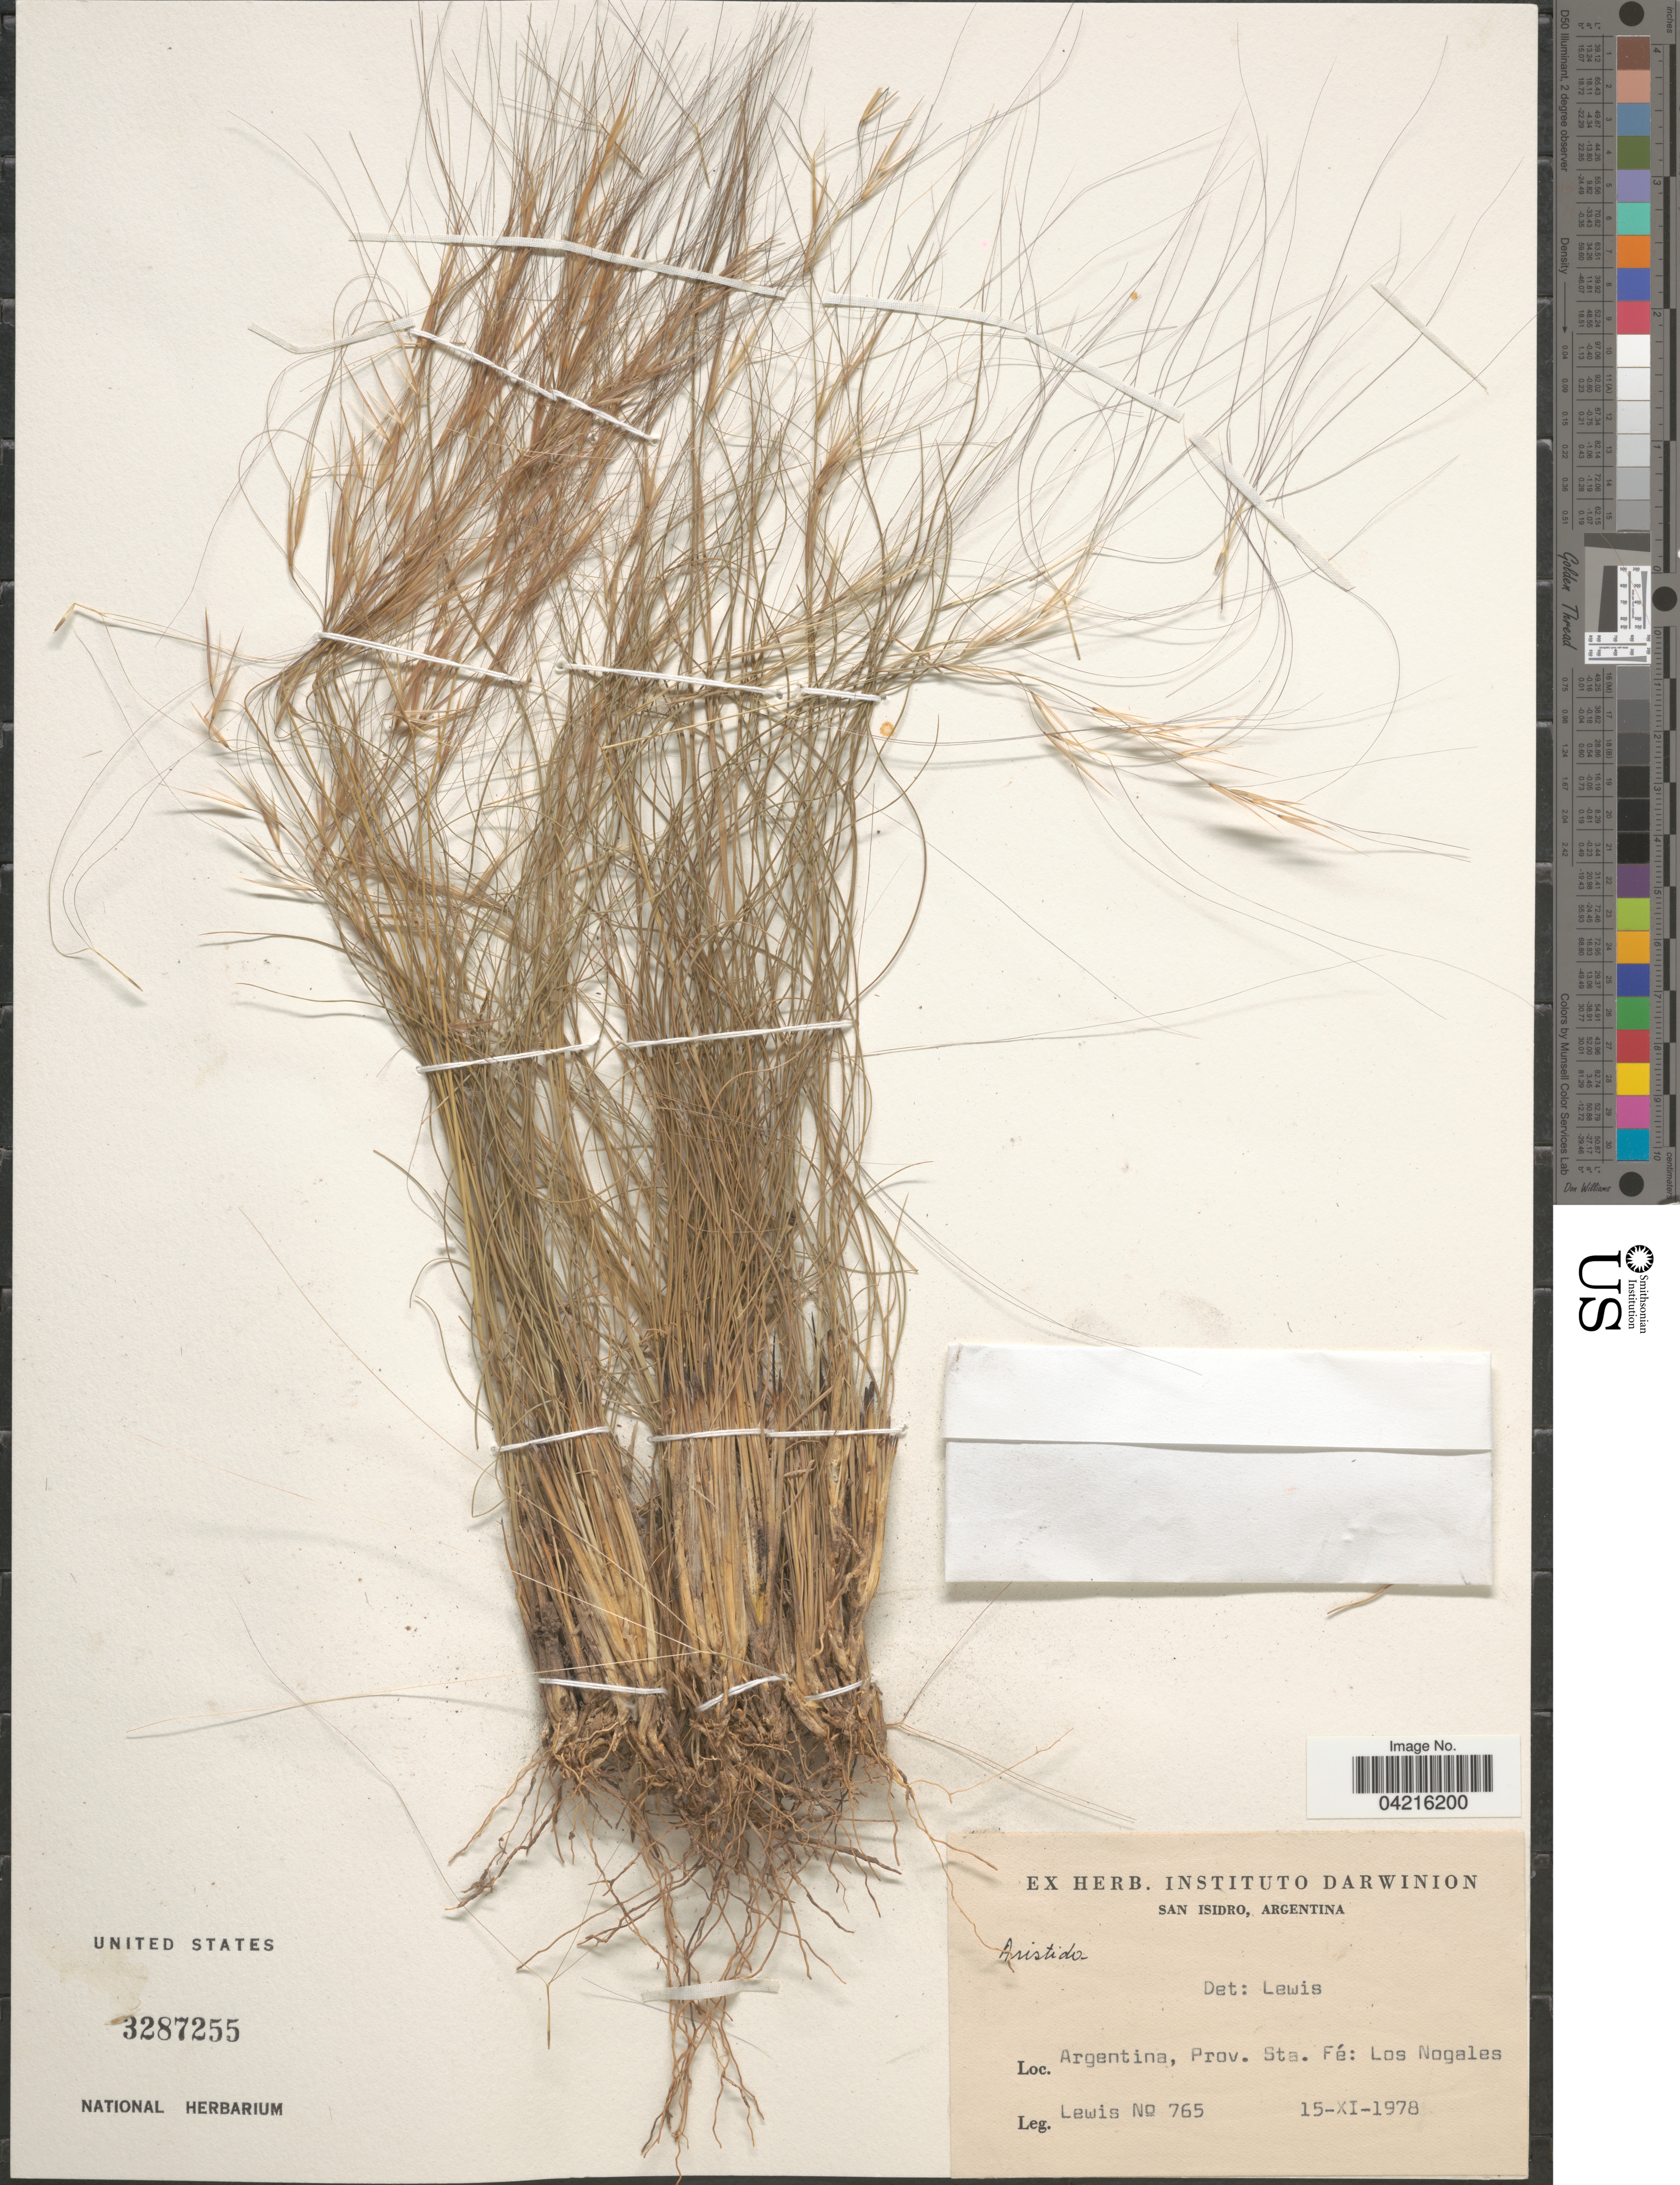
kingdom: Plantae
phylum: Tracheophyta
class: Liliopsida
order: Poales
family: Poaceae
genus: Aristida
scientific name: Aristida sp.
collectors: -- Lewis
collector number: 765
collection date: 1978-11-15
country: Argentina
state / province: Santa Fe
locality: Prov. Sta. Fé: Los Nogales.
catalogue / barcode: US 3287255